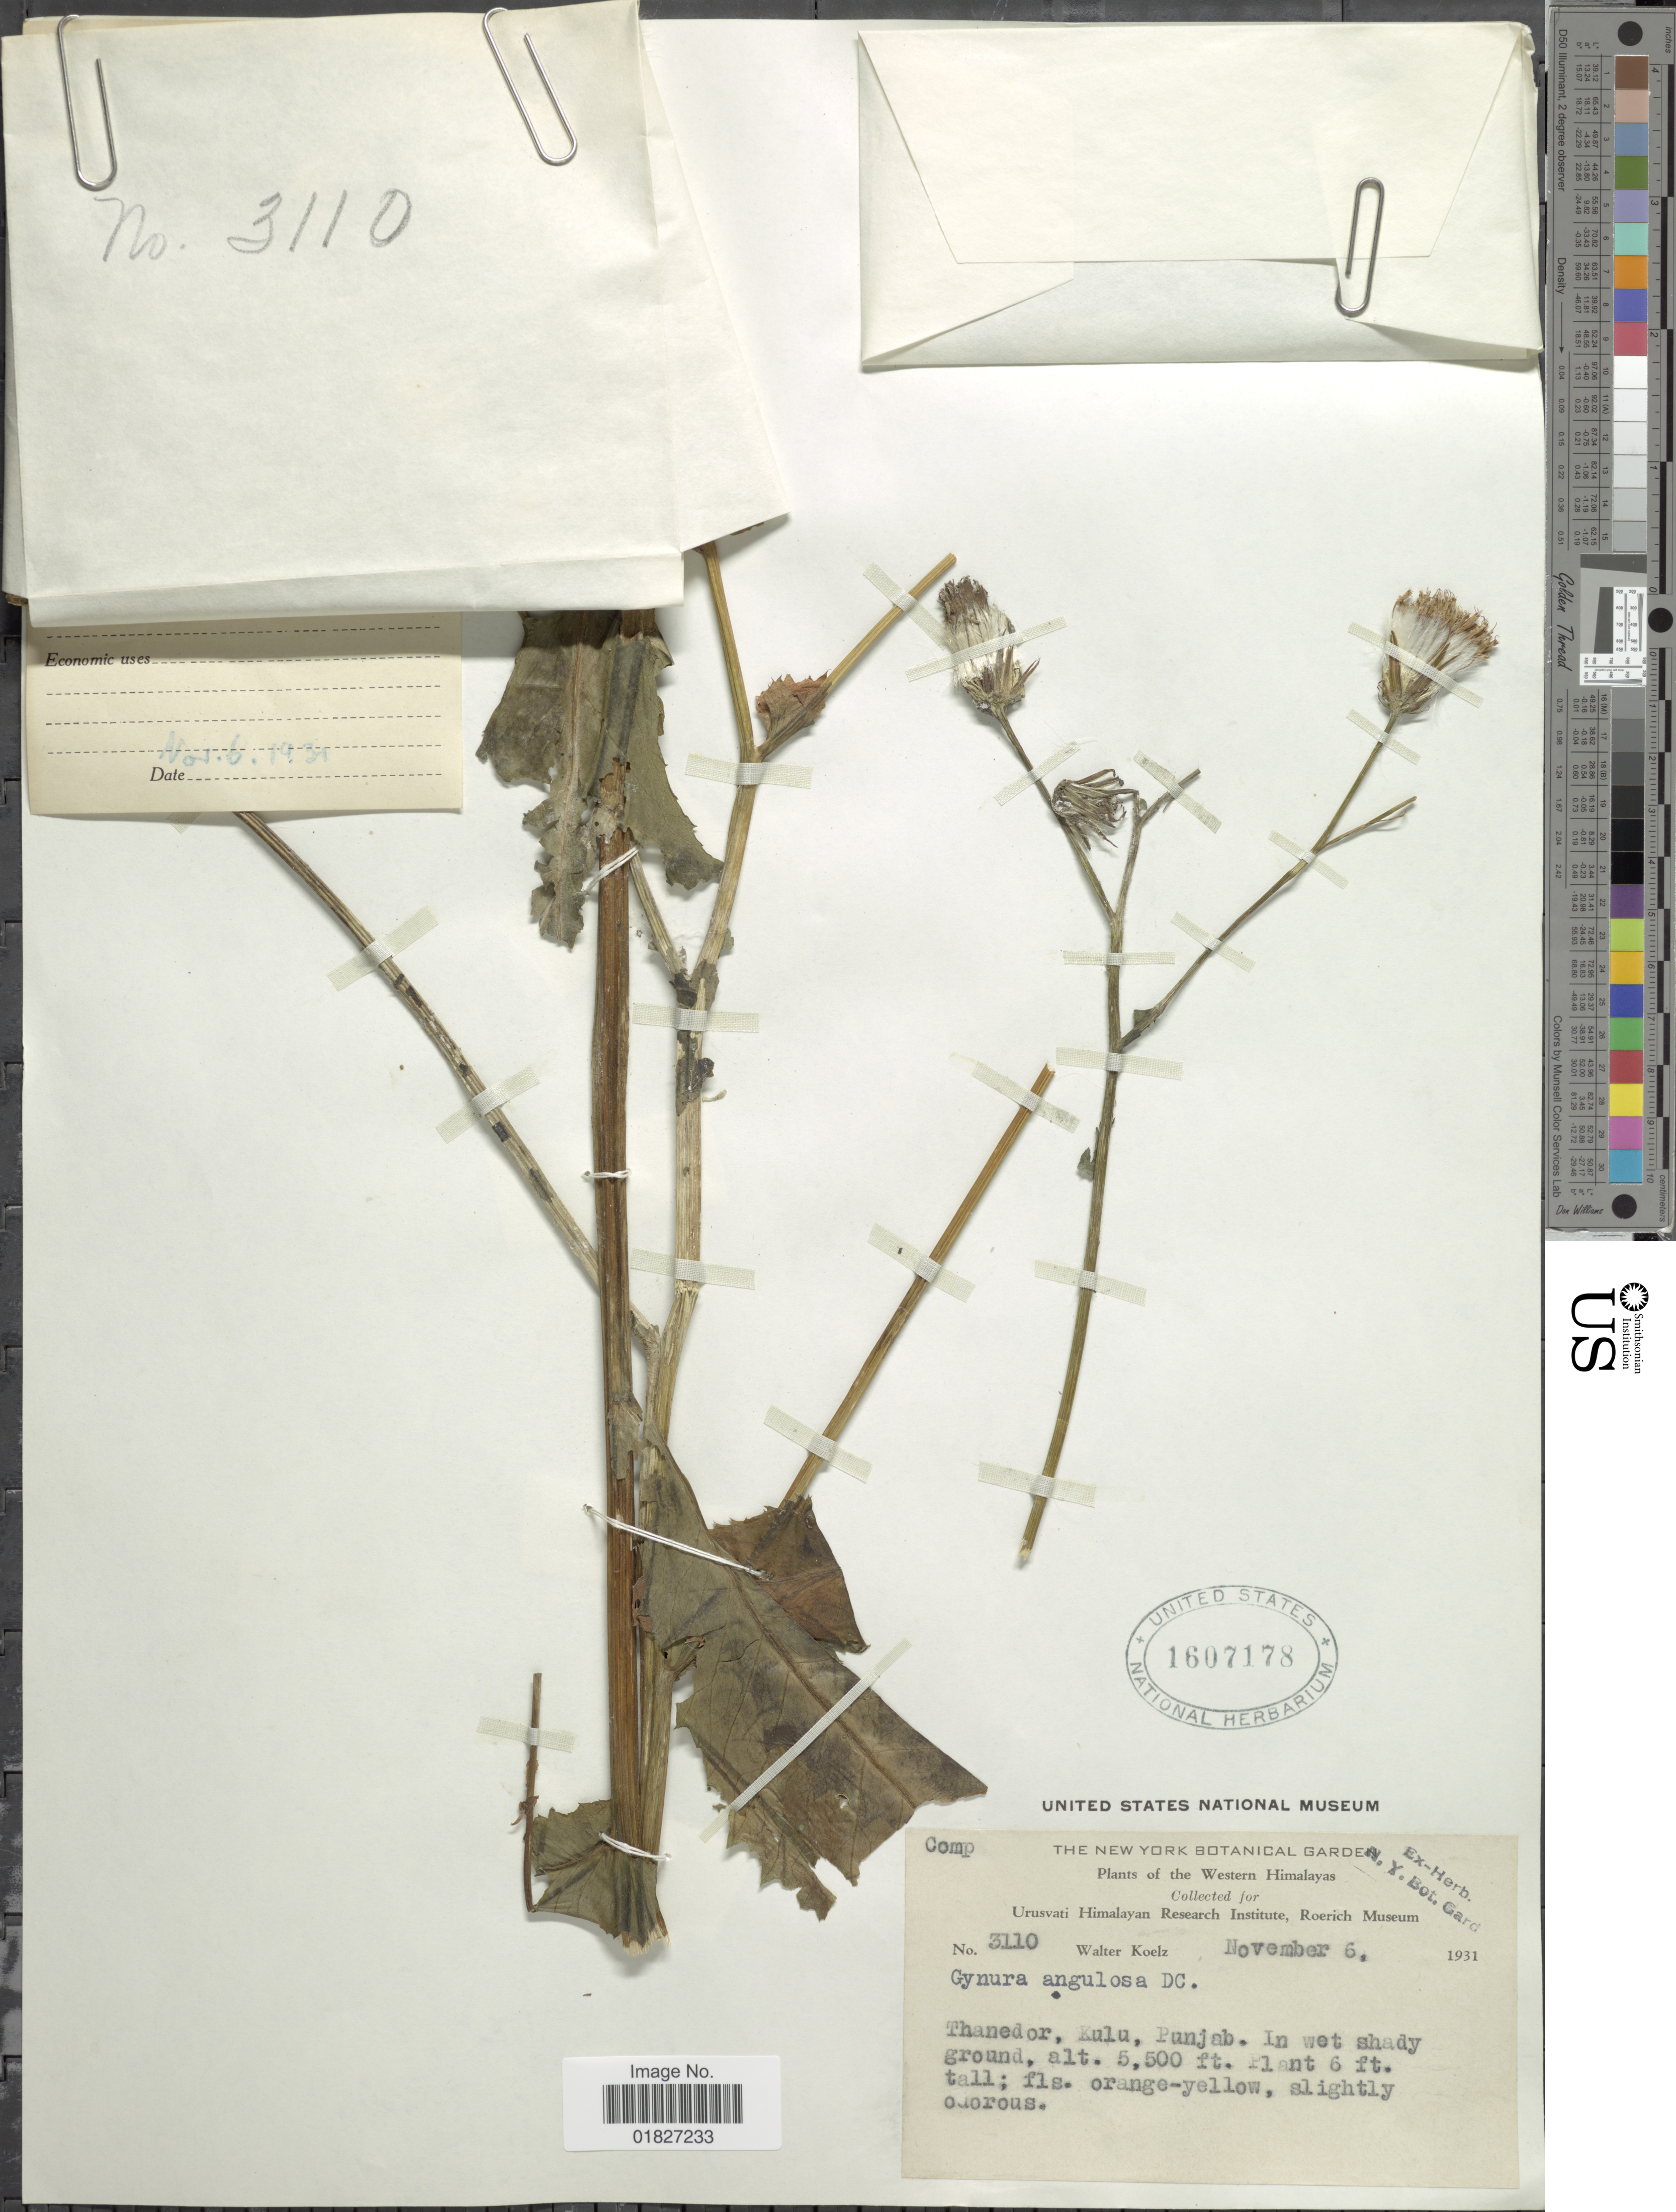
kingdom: Plantae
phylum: Tracheophyta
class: Magnoliopsida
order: Asterales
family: Asteraceae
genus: Gynura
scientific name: Gynura angulosa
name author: DC.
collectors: W. N. Koelz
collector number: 3110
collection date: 1931-11-06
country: India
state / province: Punjab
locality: Western Himalayas, Thanedor, Kulu, Punjab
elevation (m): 1676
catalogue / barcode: US 1607178